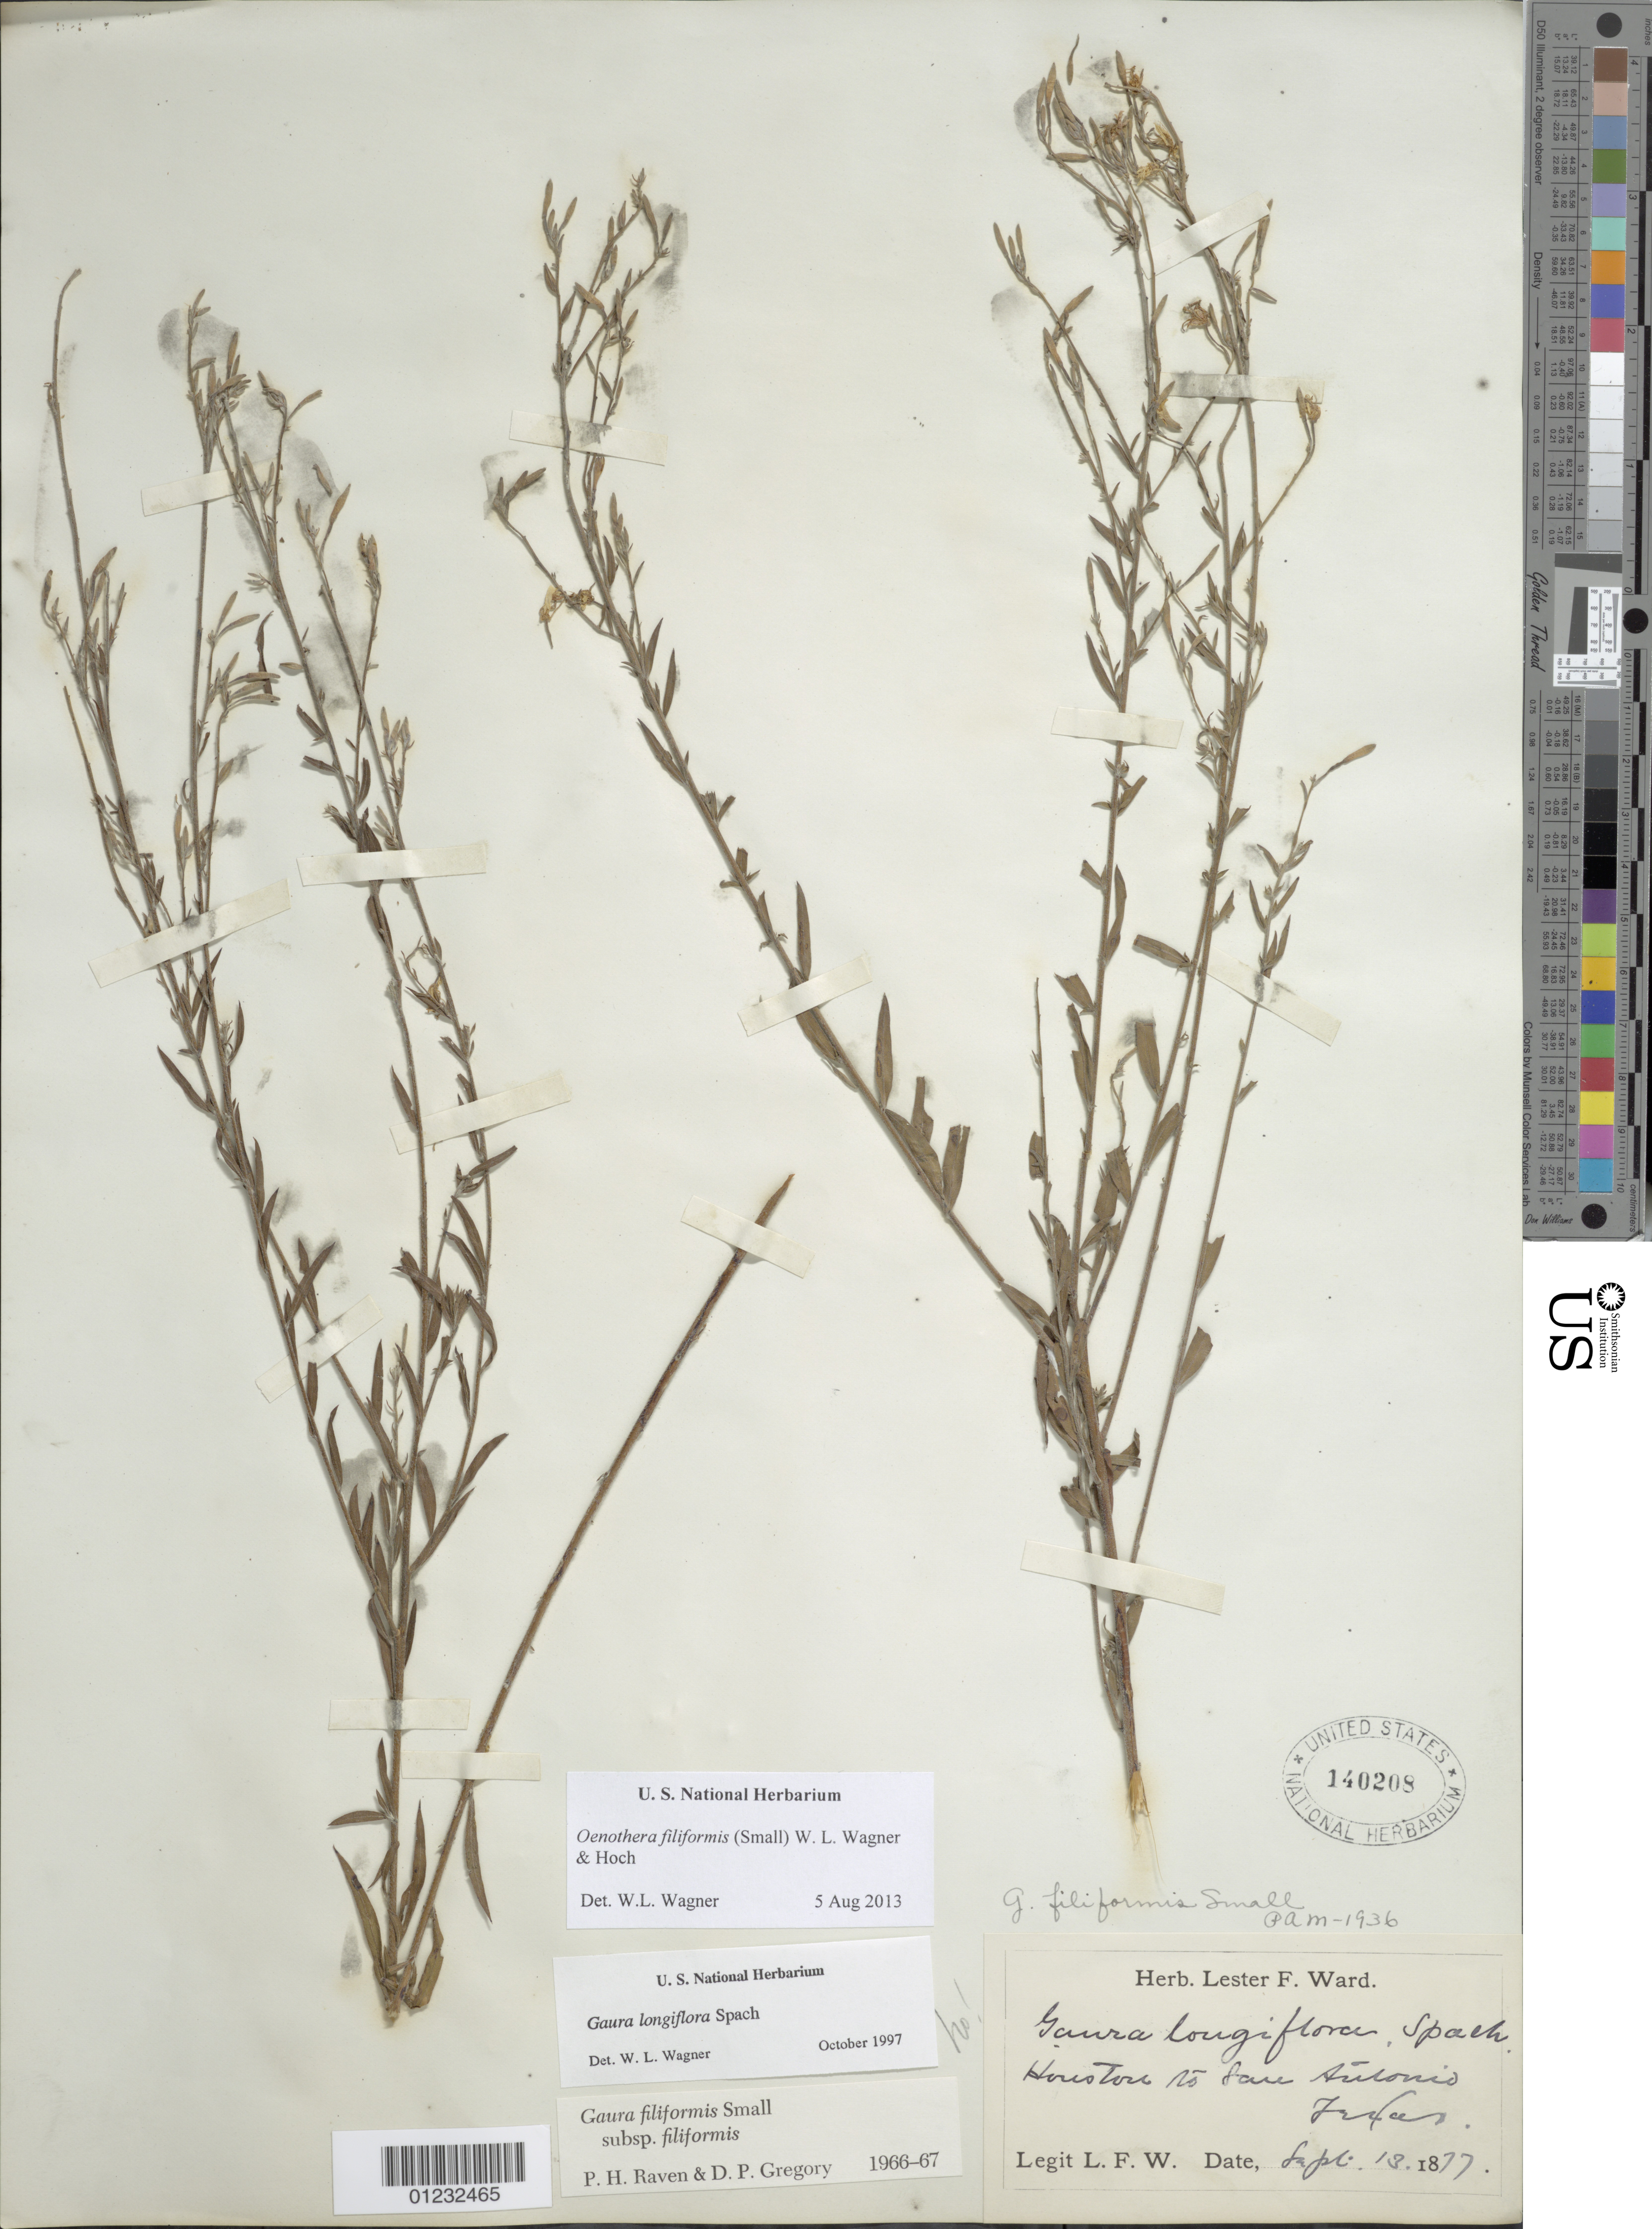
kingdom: Plantae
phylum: Tracheophyta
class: Magnoliopsida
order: Myrtales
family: Onagraceae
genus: Oenothera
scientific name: Oenothera filiformis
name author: (Small) W.L. Wagner & Hoch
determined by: Wagner, W. L., (BOT), Smithsonian Institution - National Museum of Natural History (UNITED STATES)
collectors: L. F. Ward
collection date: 1877-09-13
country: United States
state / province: Texas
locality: Houston to San Antonio.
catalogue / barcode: US 140208